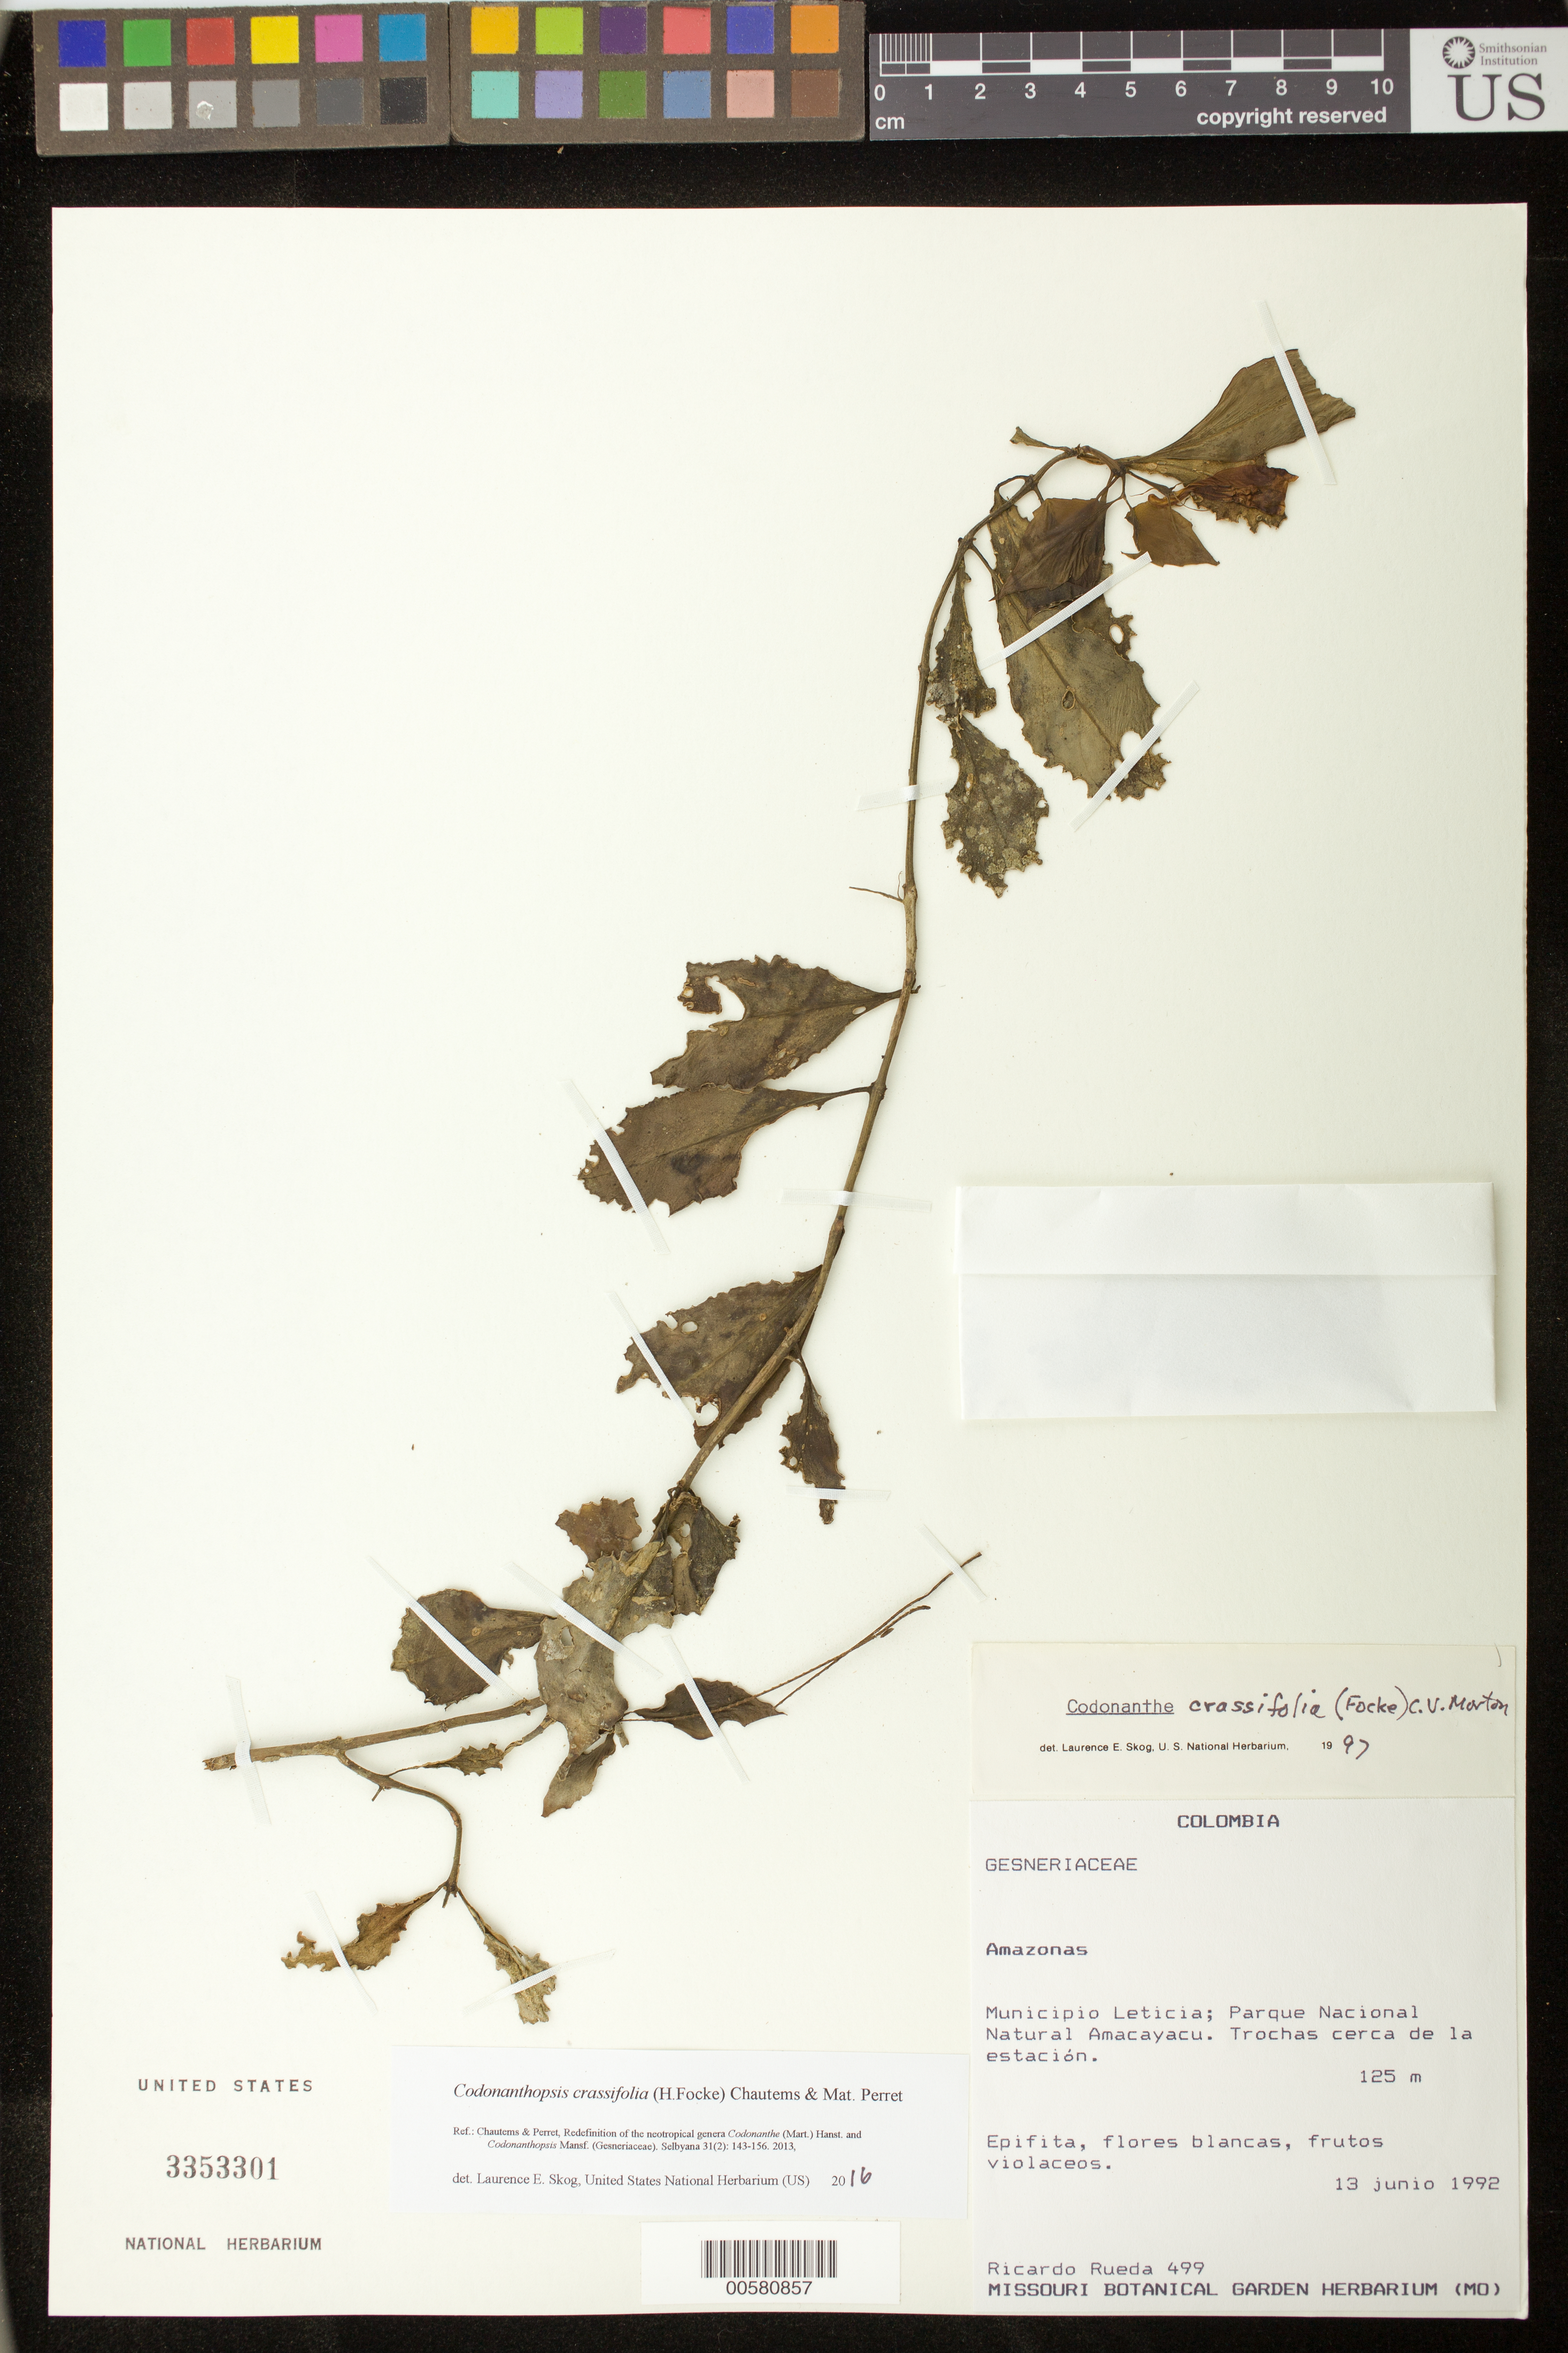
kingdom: Plantae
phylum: Tracheophyta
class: Magnoliopsida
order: Lamiales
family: Gesneriaceae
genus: Codonanthopsis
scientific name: Codonanthopsis crassifolia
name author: (H. Focke) Chautems & Mat.Perret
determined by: Skog, Laurence E.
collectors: R. Rueda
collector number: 499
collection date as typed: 13 Jun 1992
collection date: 1992-06-13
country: Colombia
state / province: Amazônas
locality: Mpio. Leticia; Parque Nacional Natural Amacayacu; trochas cerca de la estación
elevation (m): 125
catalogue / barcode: US 3353301